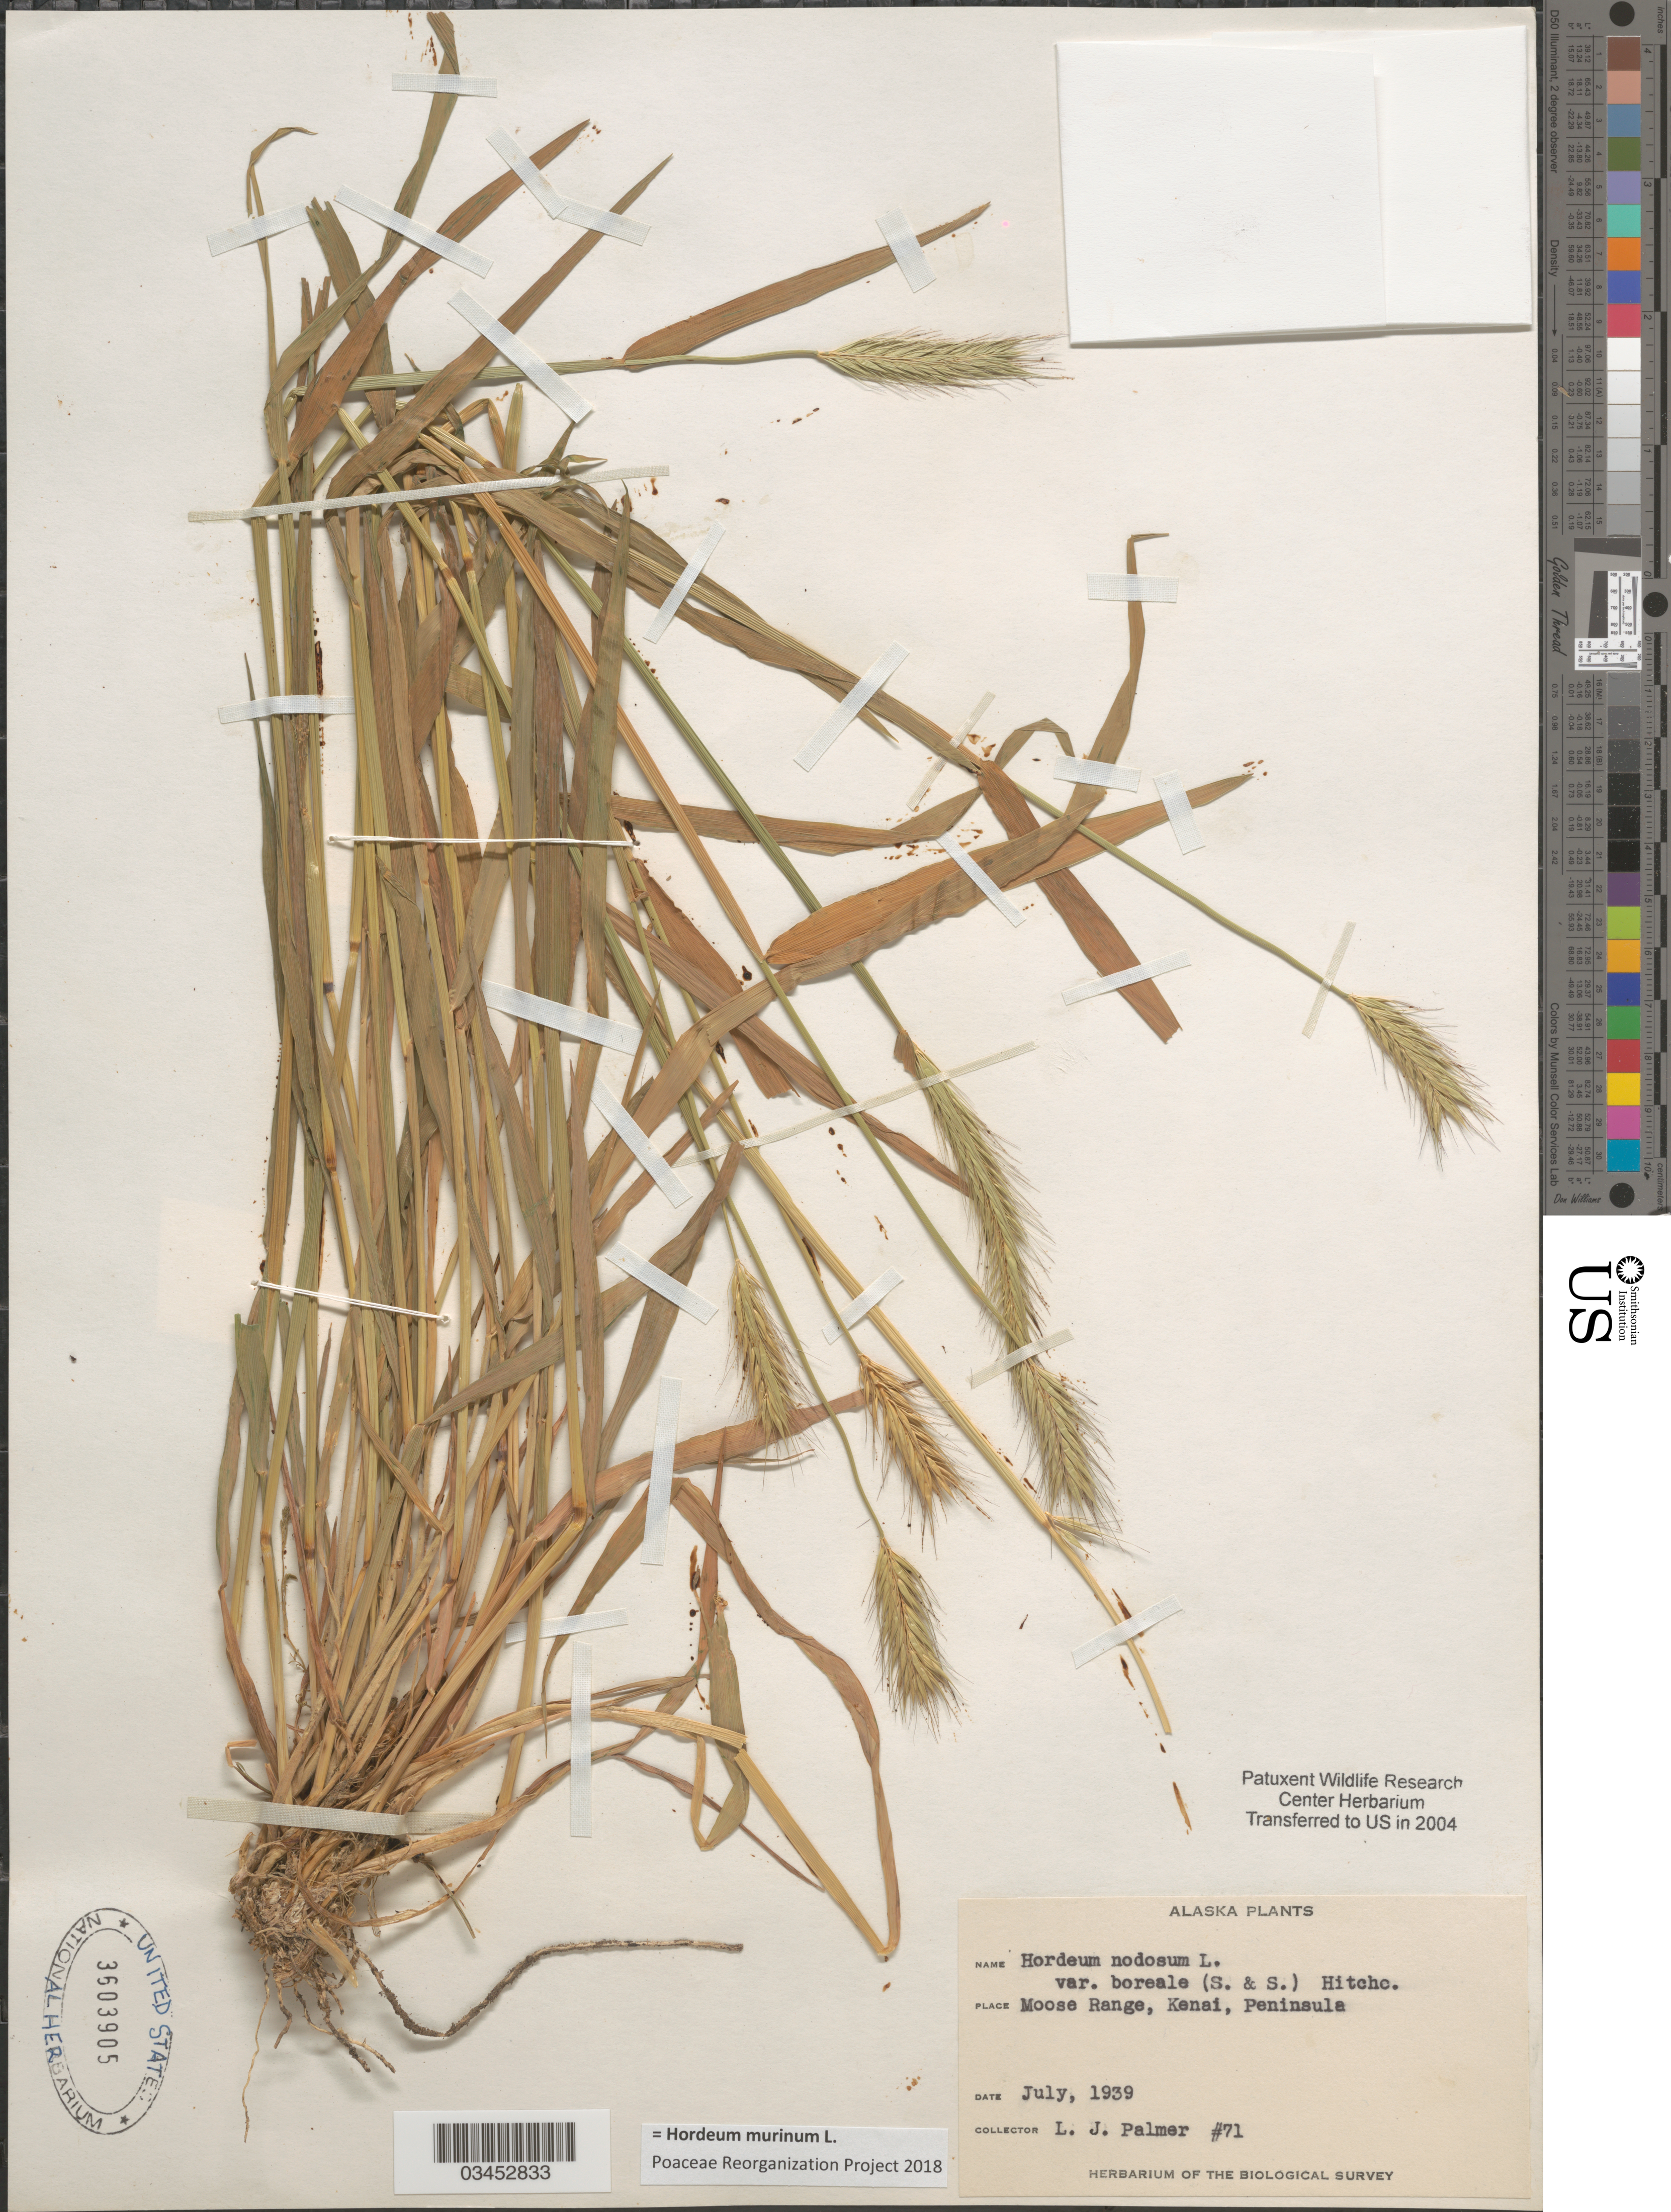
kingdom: Plantae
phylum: Tracheophyta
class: Liliopsida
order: Poales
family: Poaceae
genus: Hordeum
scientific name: Hordeum murinum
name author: L.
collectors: L. J. Palmer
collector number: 71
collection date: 1939-07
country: United States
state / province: Alaska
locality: Moose Range, Kenai, Peninsula. The Biological Survey.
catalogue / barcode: US 3603905